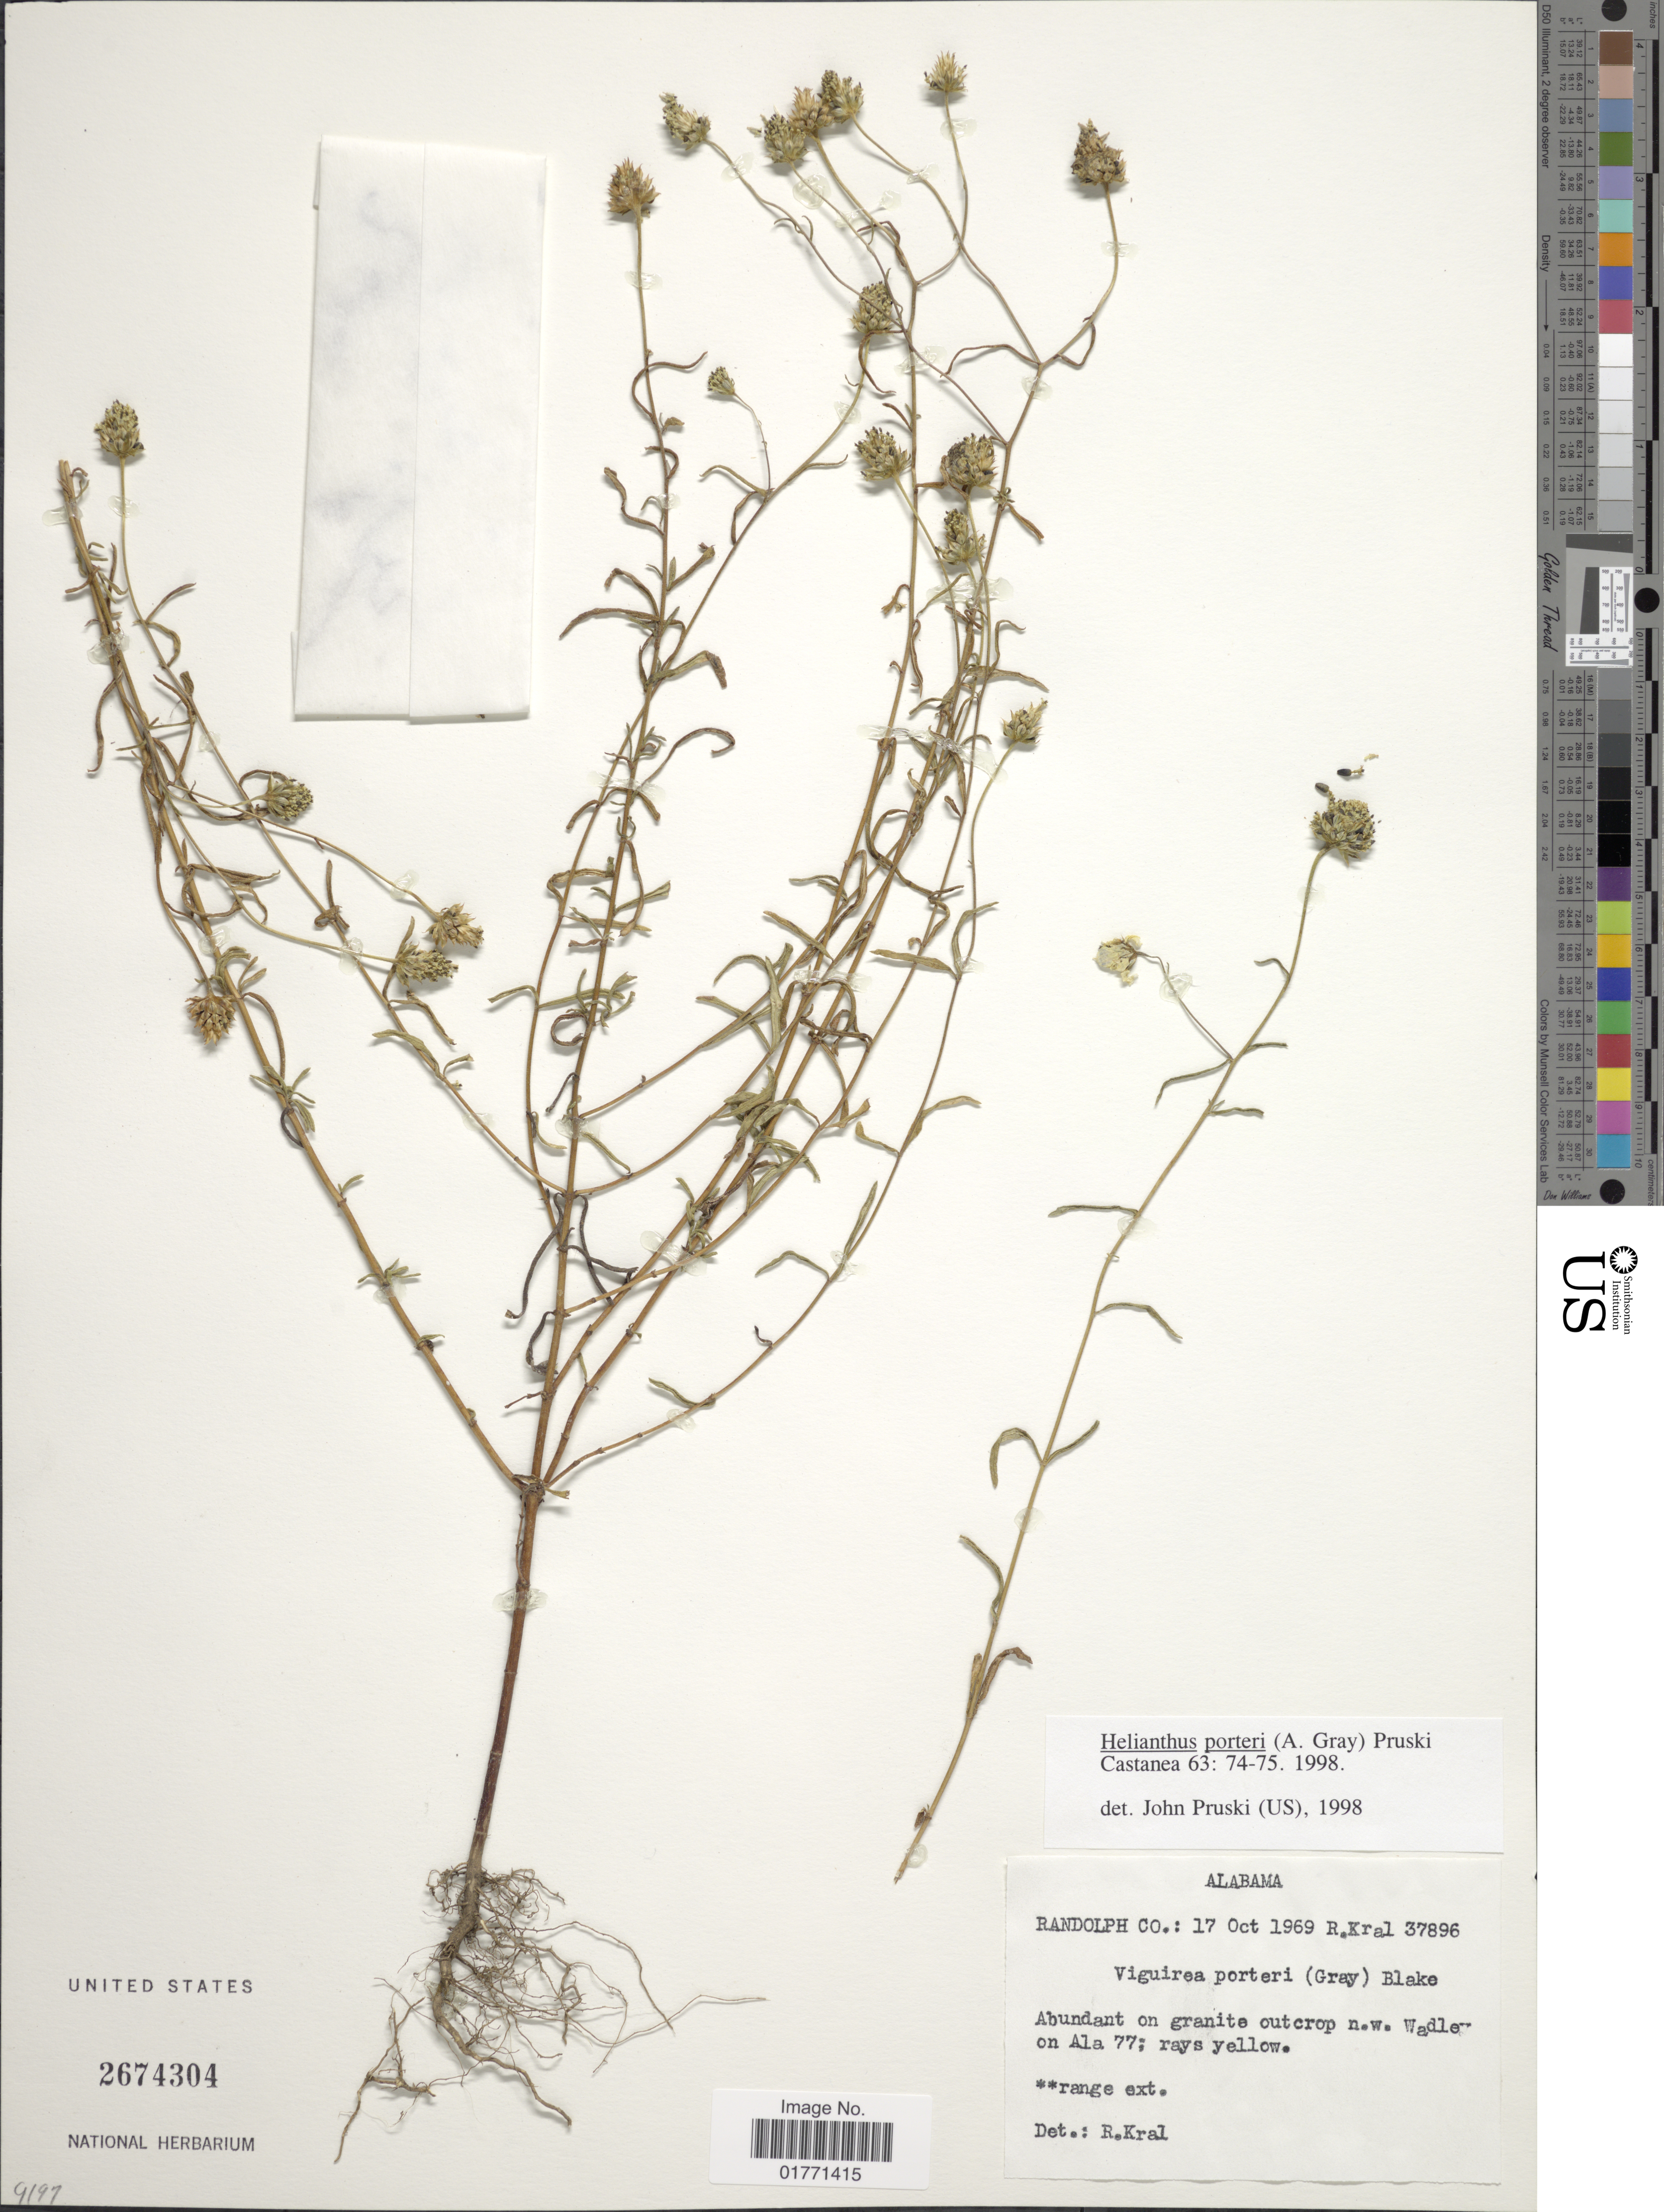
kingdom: Plantae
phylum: Tracheophyta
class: Magnoliopsida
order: Asterales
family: Asteraceae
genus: Helianthus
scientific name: Helianthus porteri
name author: (A. Gray) Pruski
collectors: R. Kral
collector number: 37896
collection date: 1969-10-17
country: United States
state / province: Alabama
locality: Randolph Co.: abundant on granite outcrop n.w. Wadley on Ala 77.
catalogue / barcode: US 2674304